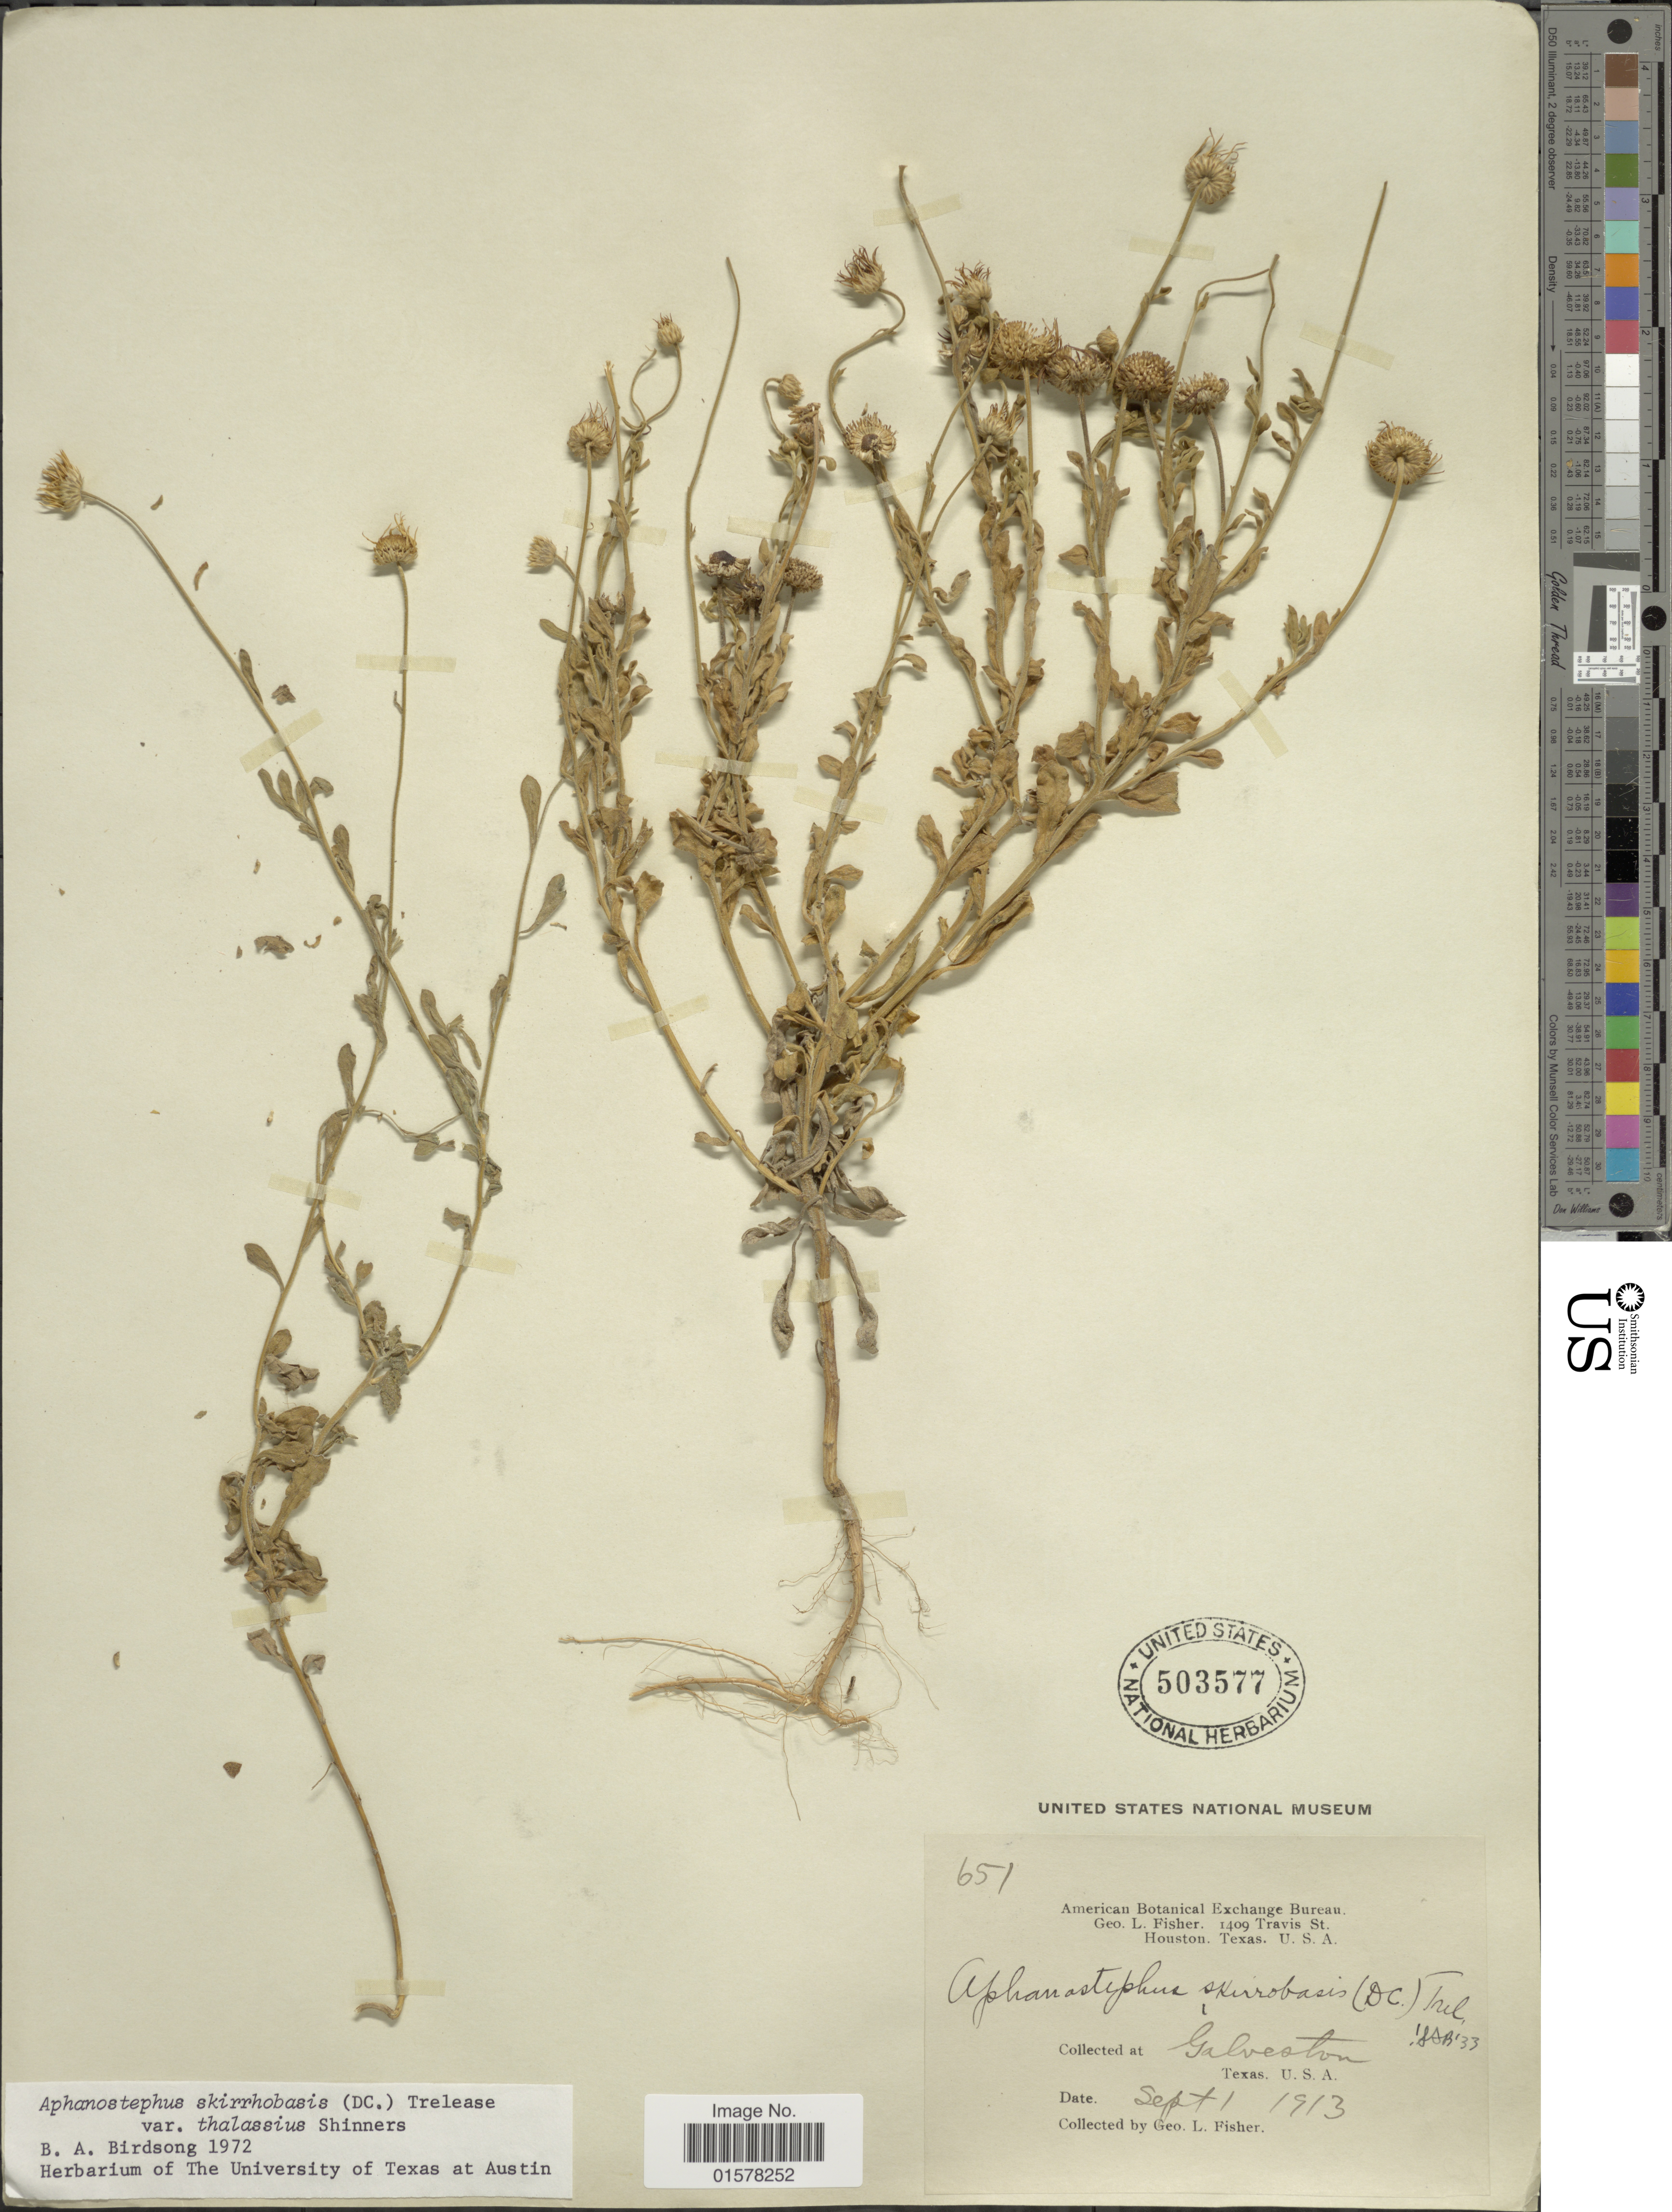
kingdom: Plantae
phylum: Tracheophyta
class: Magnoliopsida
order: Asterales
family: Asteraceae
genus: Aphanostephus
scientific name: Aphanostephus skirrhobasis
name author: (DC.) Trel. ex Coville & Branner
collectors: G. L. Fisher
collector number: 651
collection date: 1913-09-01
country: United States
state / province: Texas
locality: Galveston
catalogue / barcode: US 503577